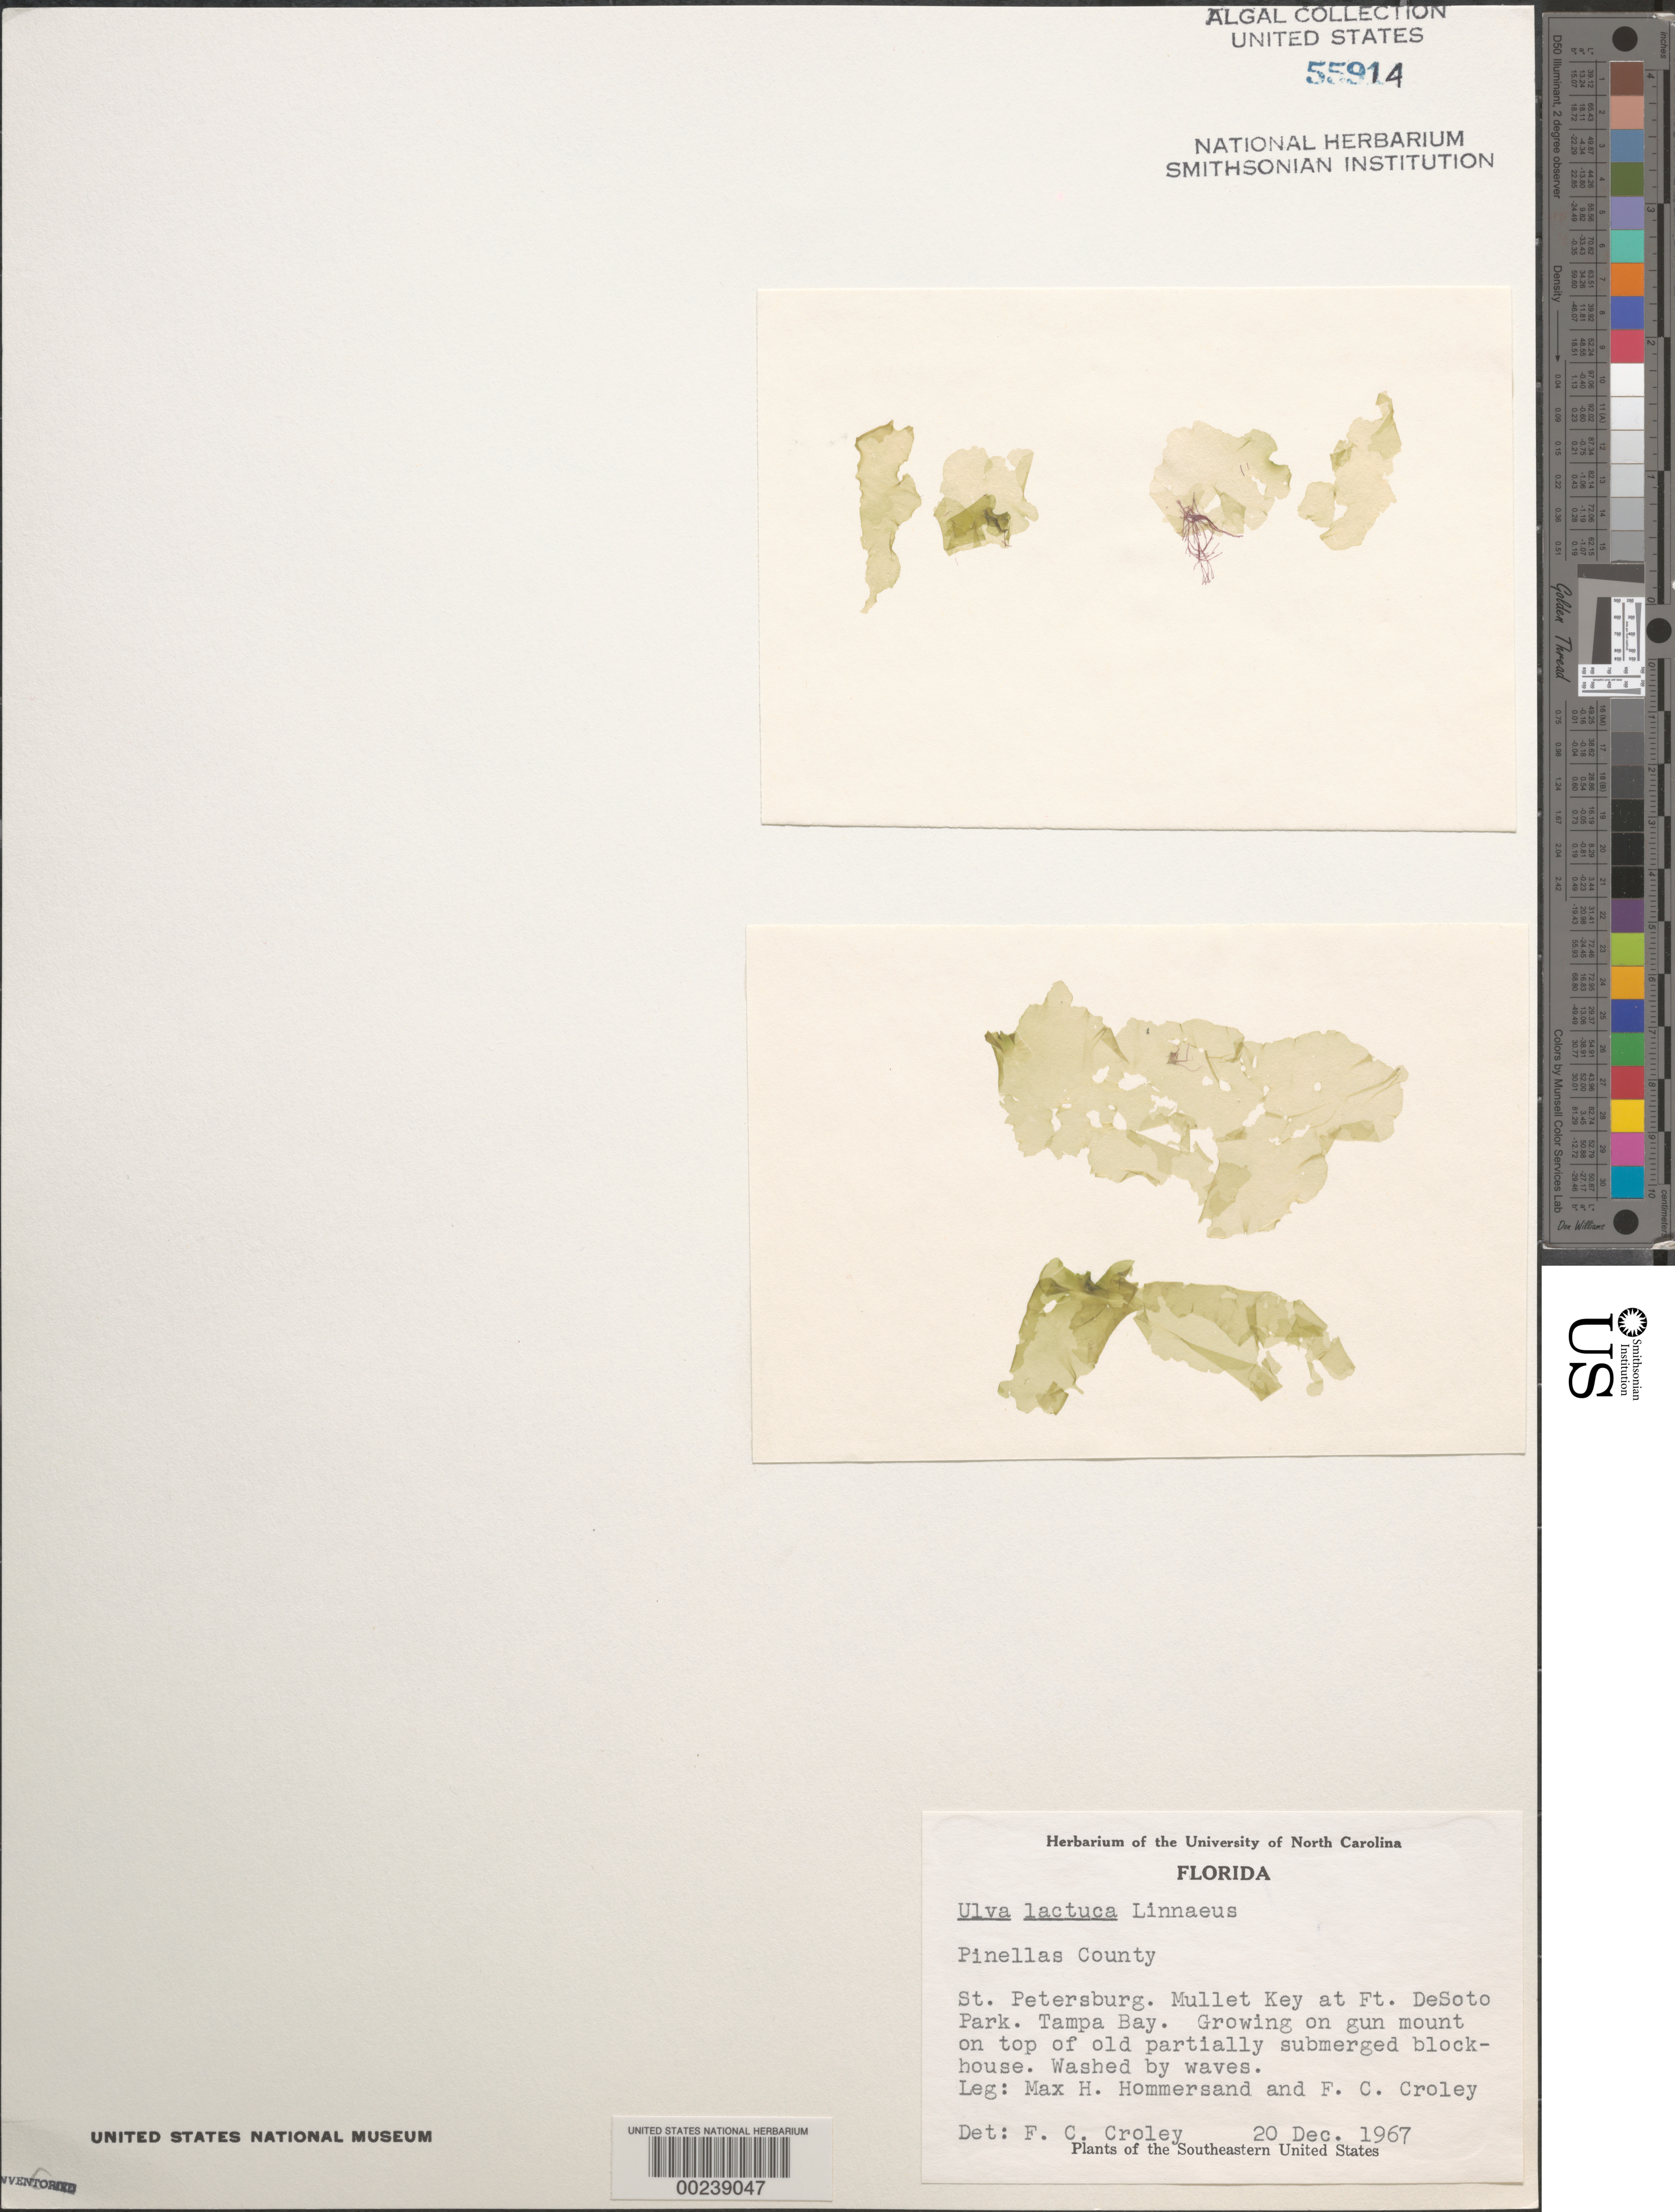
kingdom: Plantae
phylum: Chlorophyta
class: Ulvophyceae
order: Ulvales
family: Ulvaceae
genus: Ulva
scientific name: Ulva lactuca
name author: L.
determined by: Croley, F. C.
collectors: M. H. Hommersand & F. C. Croley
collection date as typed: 20 Dec 1967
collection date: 1967-12-20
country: United States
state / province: Florida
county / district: Pinellas County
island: Mullet Key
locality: St. Petersburg, Fort DeSoto Park, Tampa Bay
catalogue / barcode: US 55914